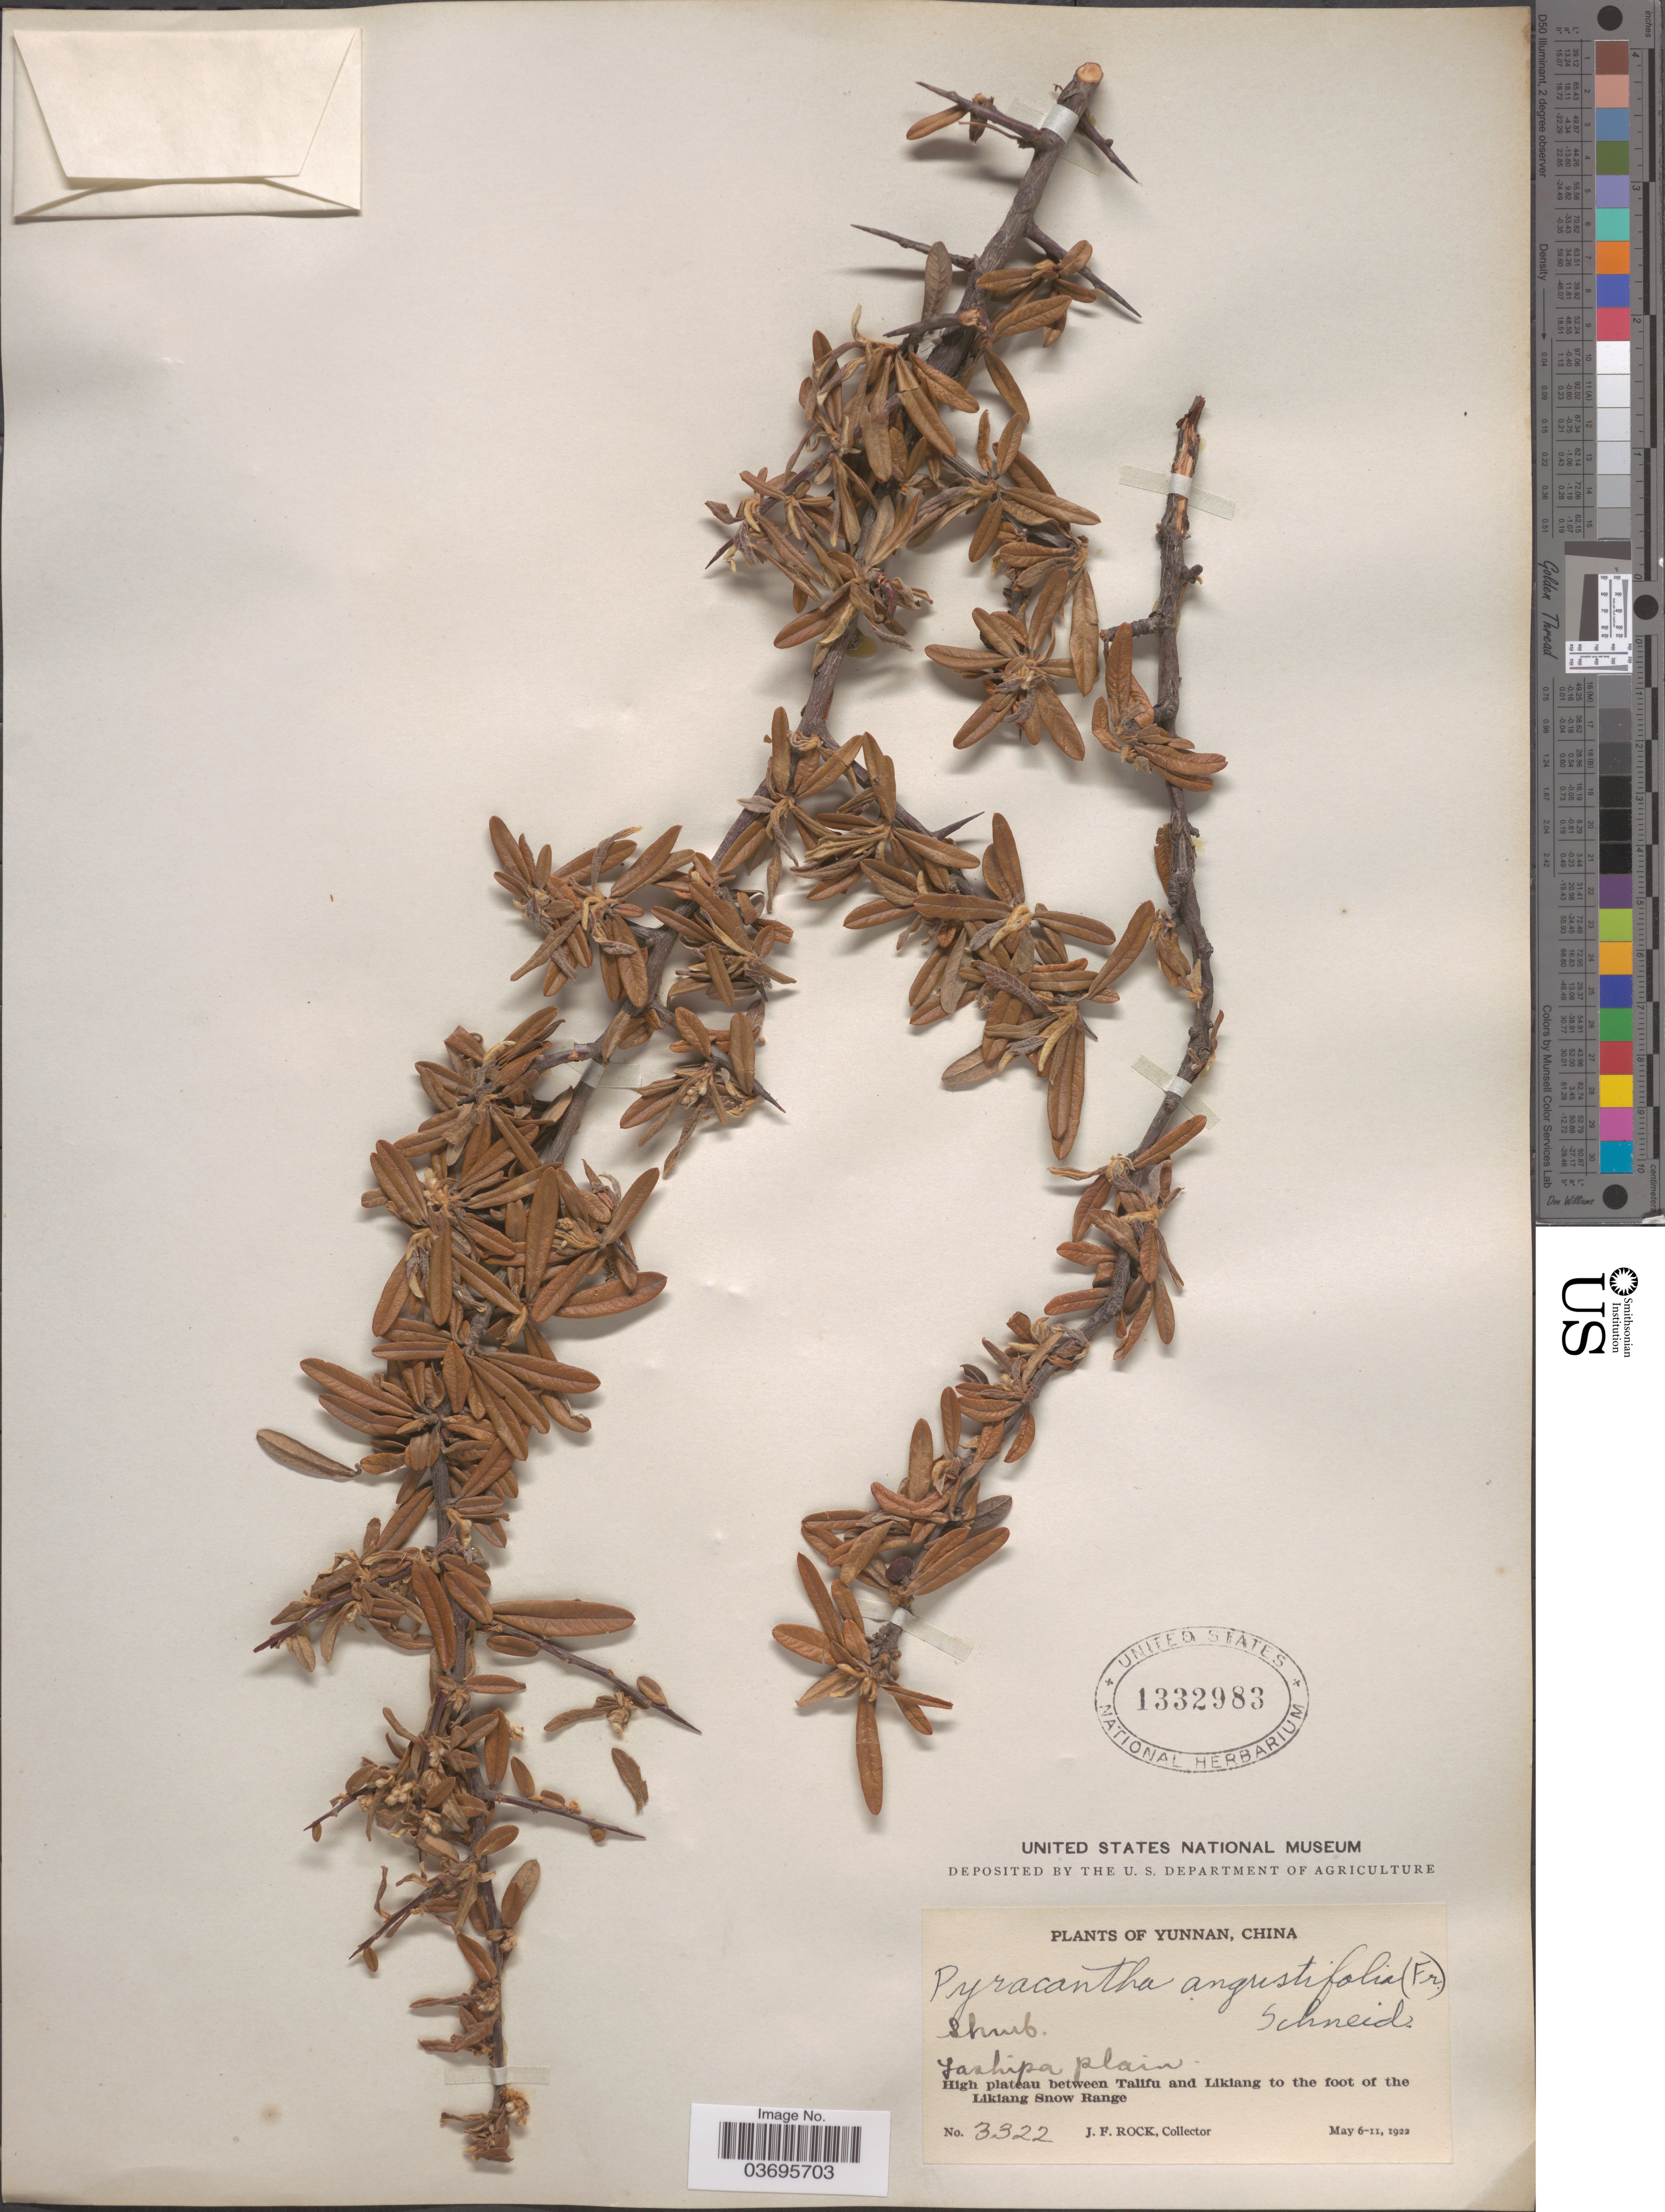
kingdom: Plantae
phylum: Tracheophyta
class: Magnoliopsida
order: Rosales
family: Rosaceae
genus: Pyracantha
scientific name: Pyracantha angustifolia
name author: C.K. Schneid.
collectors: J. Rock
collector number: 3322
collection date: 1922-05-06/1922-05-11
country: China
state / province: Yunnan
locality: Yashipa [interpreted] plain. High plateau between Talifu and Likiang to the foot of the Likiang Snow Range.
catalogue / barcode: US 1332983